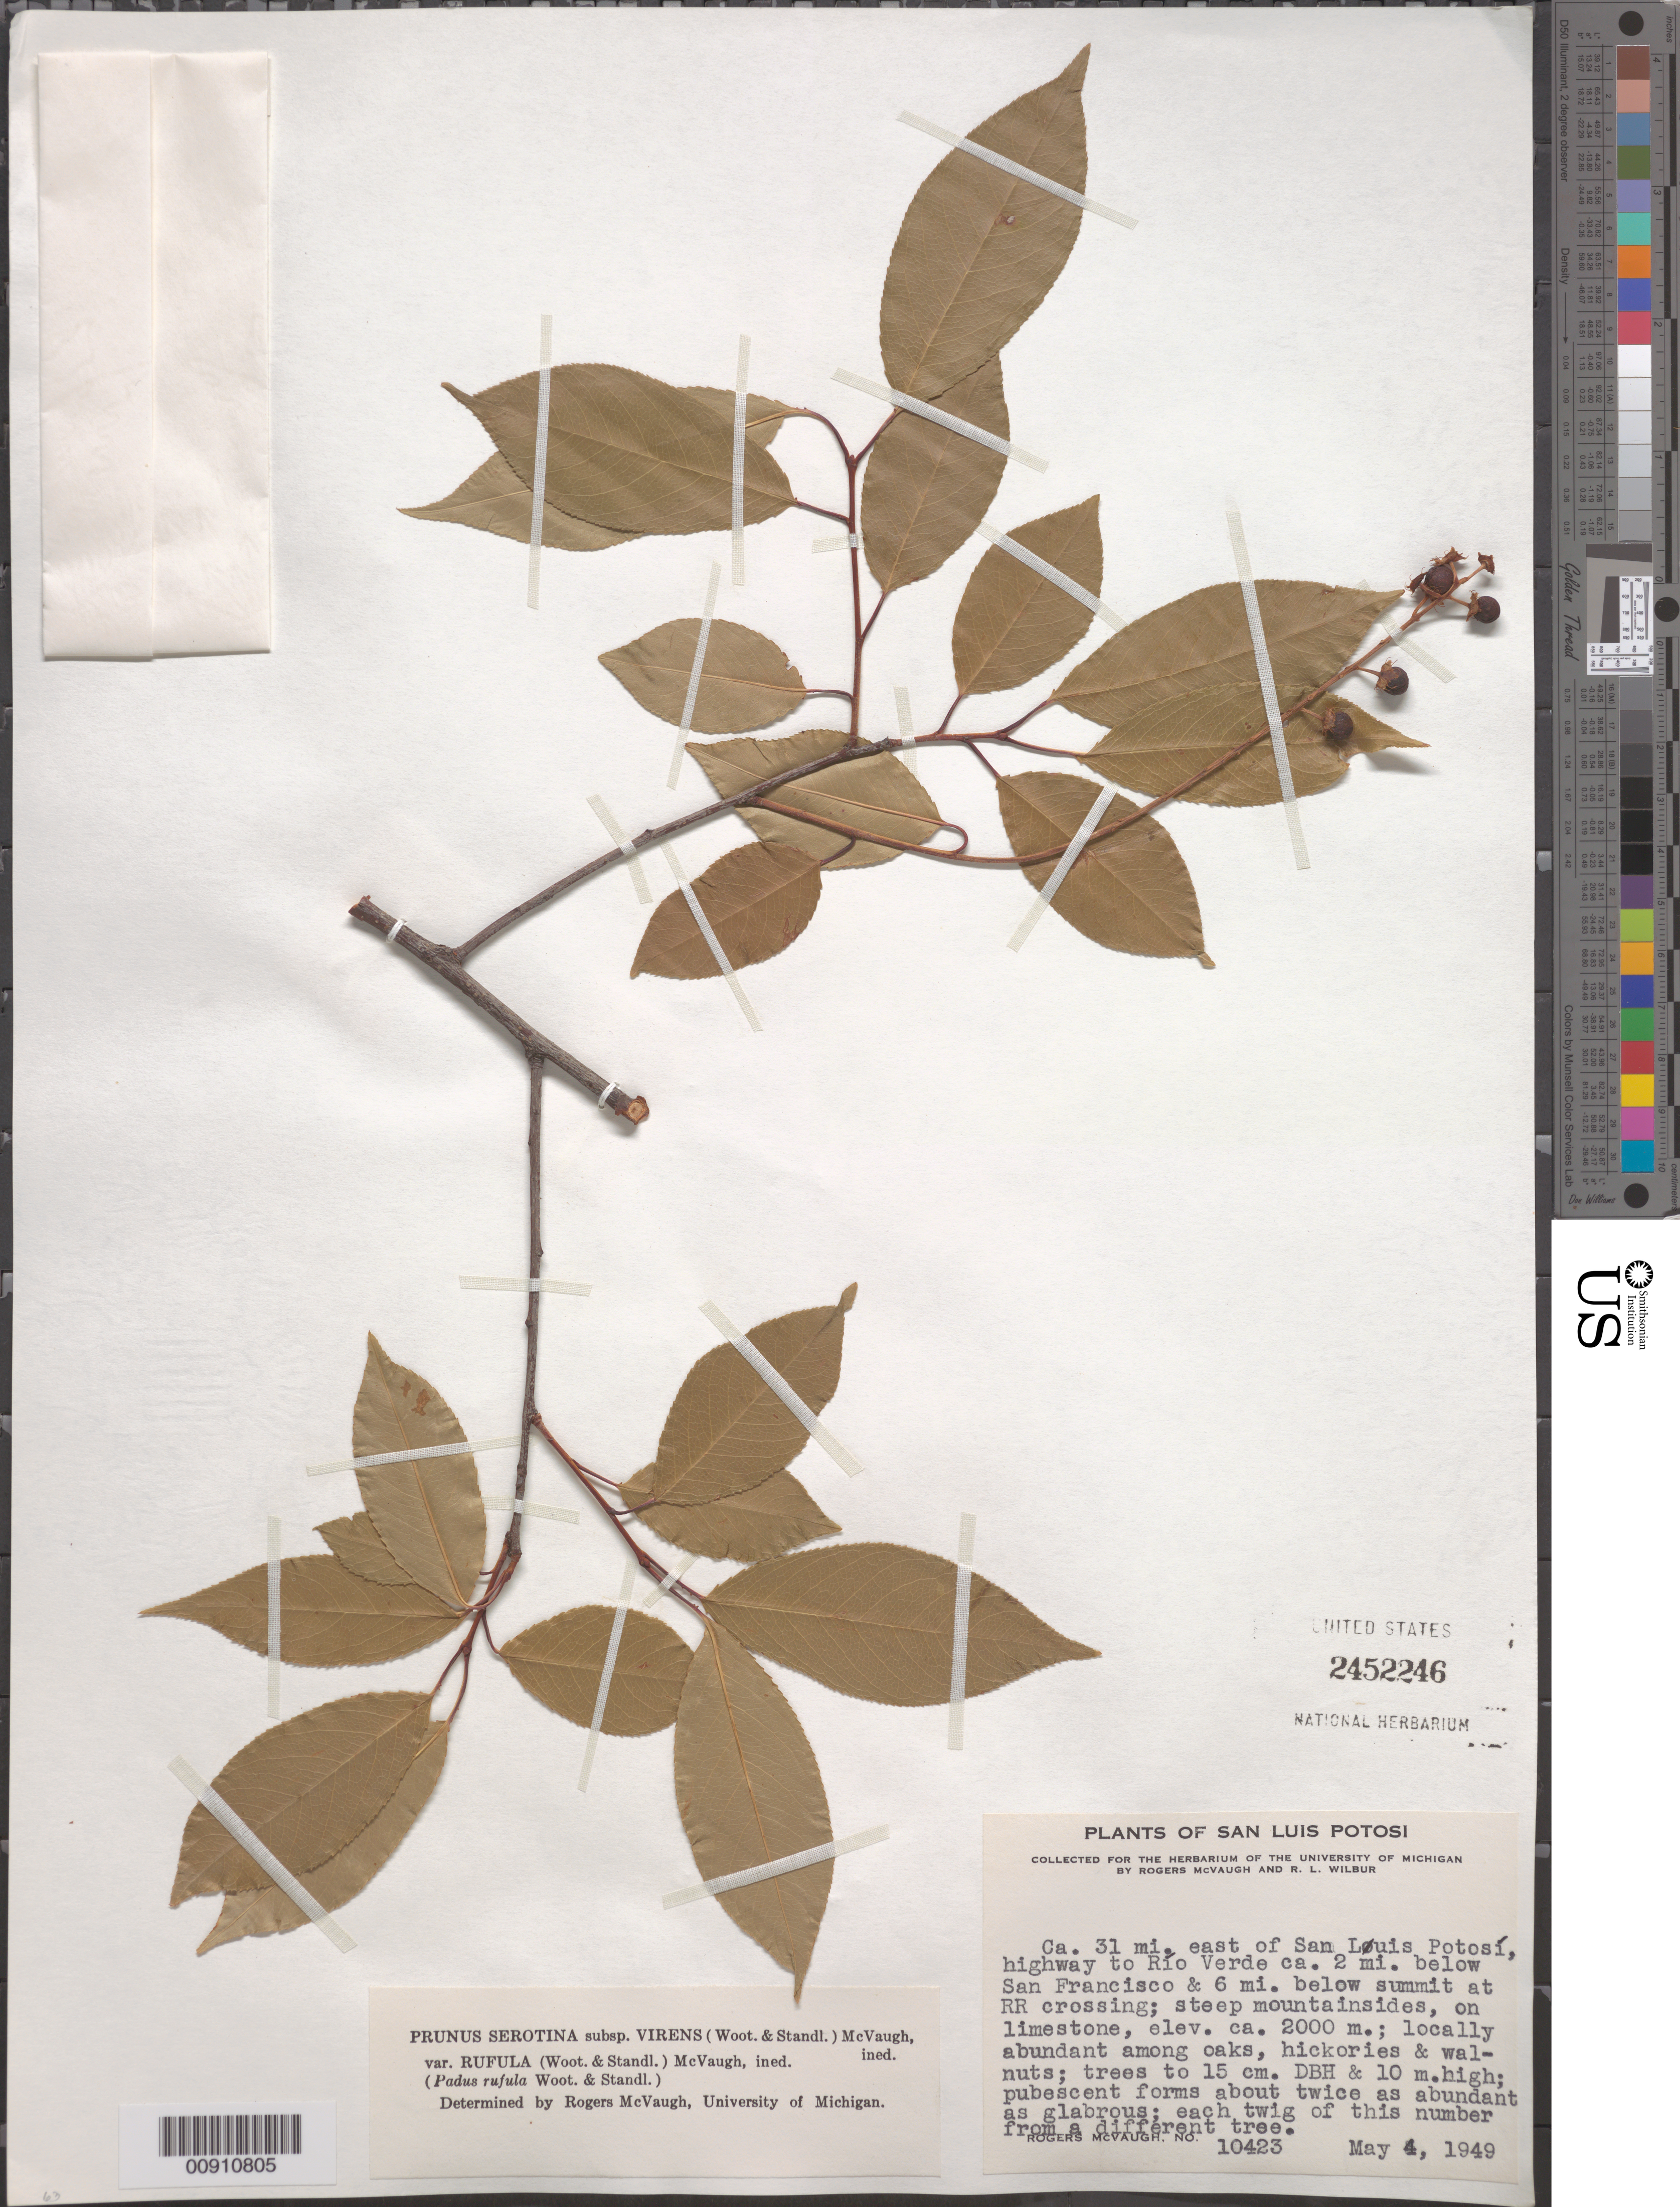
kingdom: Plantae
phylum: Tracheophyta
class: Magnoliopsida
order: Rosales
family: Rosaceae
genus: Prunus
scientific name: Prunus serotina var. rufula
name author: (Wooton & Standl.) McVaugh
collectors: R. McVaugh & R. L. Wilbur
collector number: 10423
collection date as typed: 04 May 1949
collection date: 1949-05-04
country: Mexico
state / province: San Luis Potosí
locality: Ca. 31 mi. east of San Luis Potosí, highway to Río Verde ca. 2 mi. below San Francisco & 6 mi. below summit at RR crossing.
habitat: Steep mountainsides, on limestone. Locally abundant among oaks, hickories & walnuts.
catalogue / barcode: US 2452246